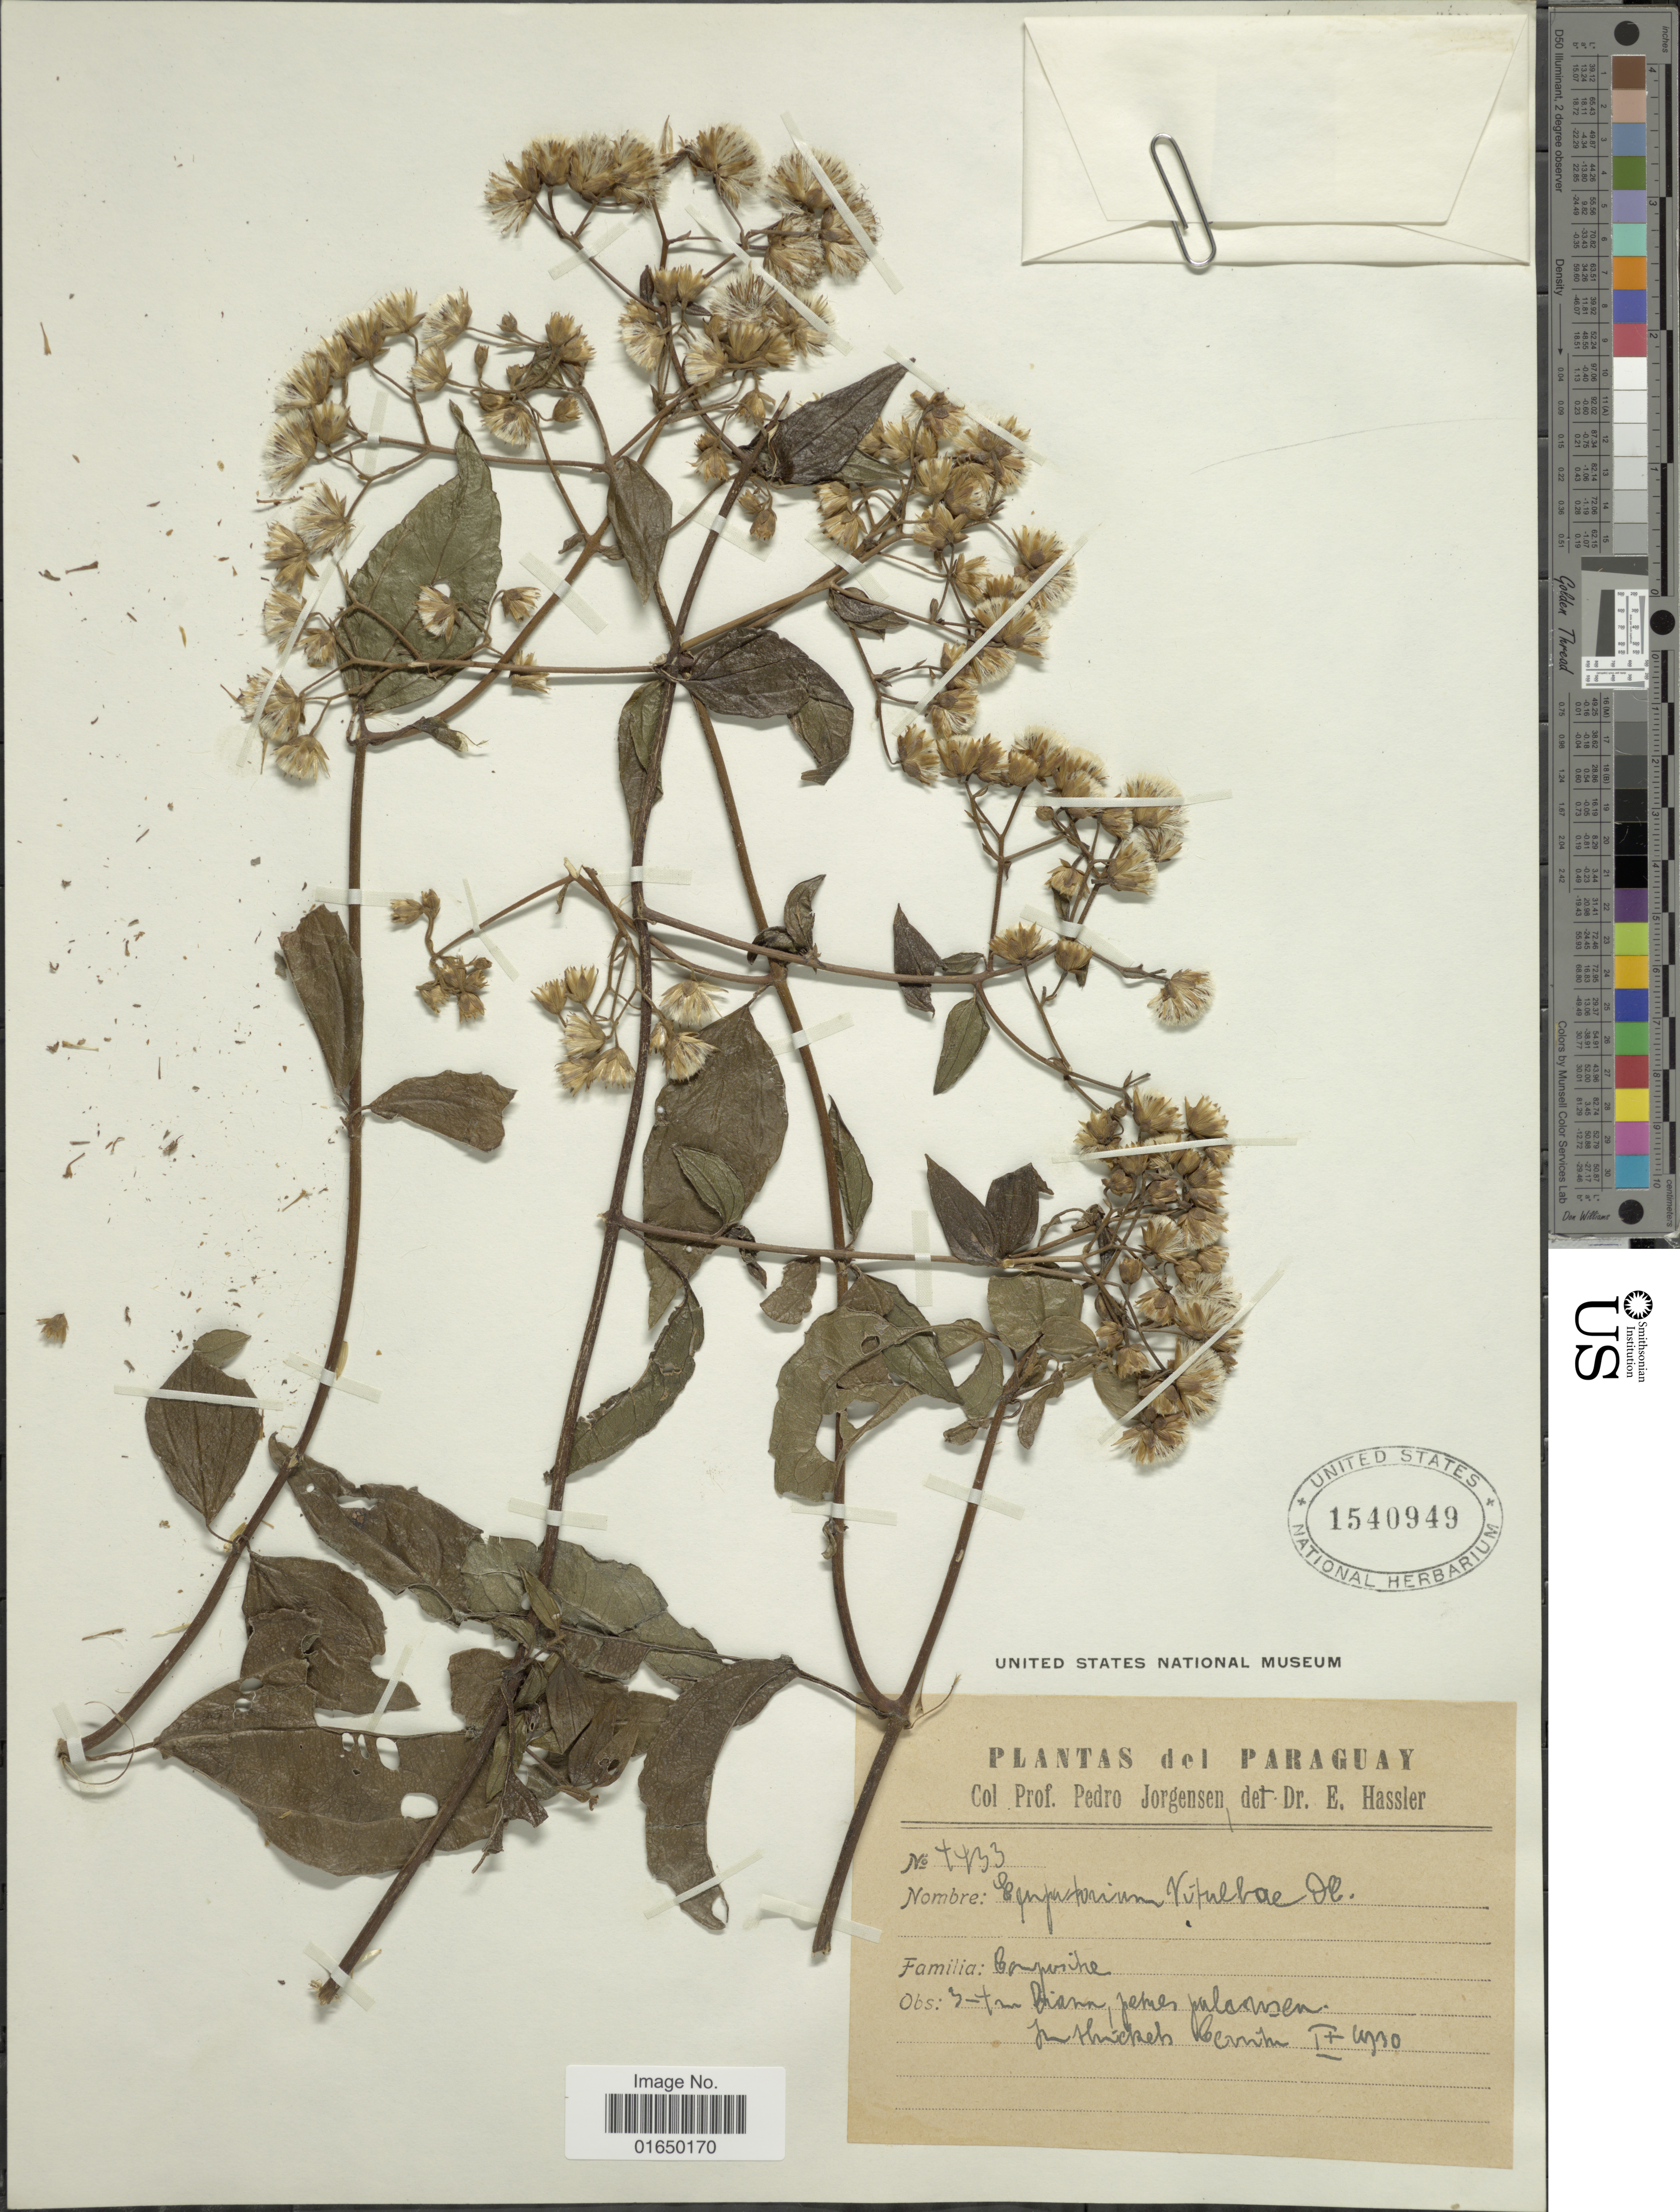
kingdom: Plantae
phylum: Tracheophyta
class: Magnoliopsida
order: Asterales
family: Asteraceae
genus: Heterocondylus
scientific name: Heterocondylus vitalbae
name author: (DC.) R.M. King & H. Rob.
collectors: P. Jörgensen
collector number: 1433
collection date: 1930-01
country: Paraguay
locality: In thickets Cerritu.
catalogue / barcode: US 1540949